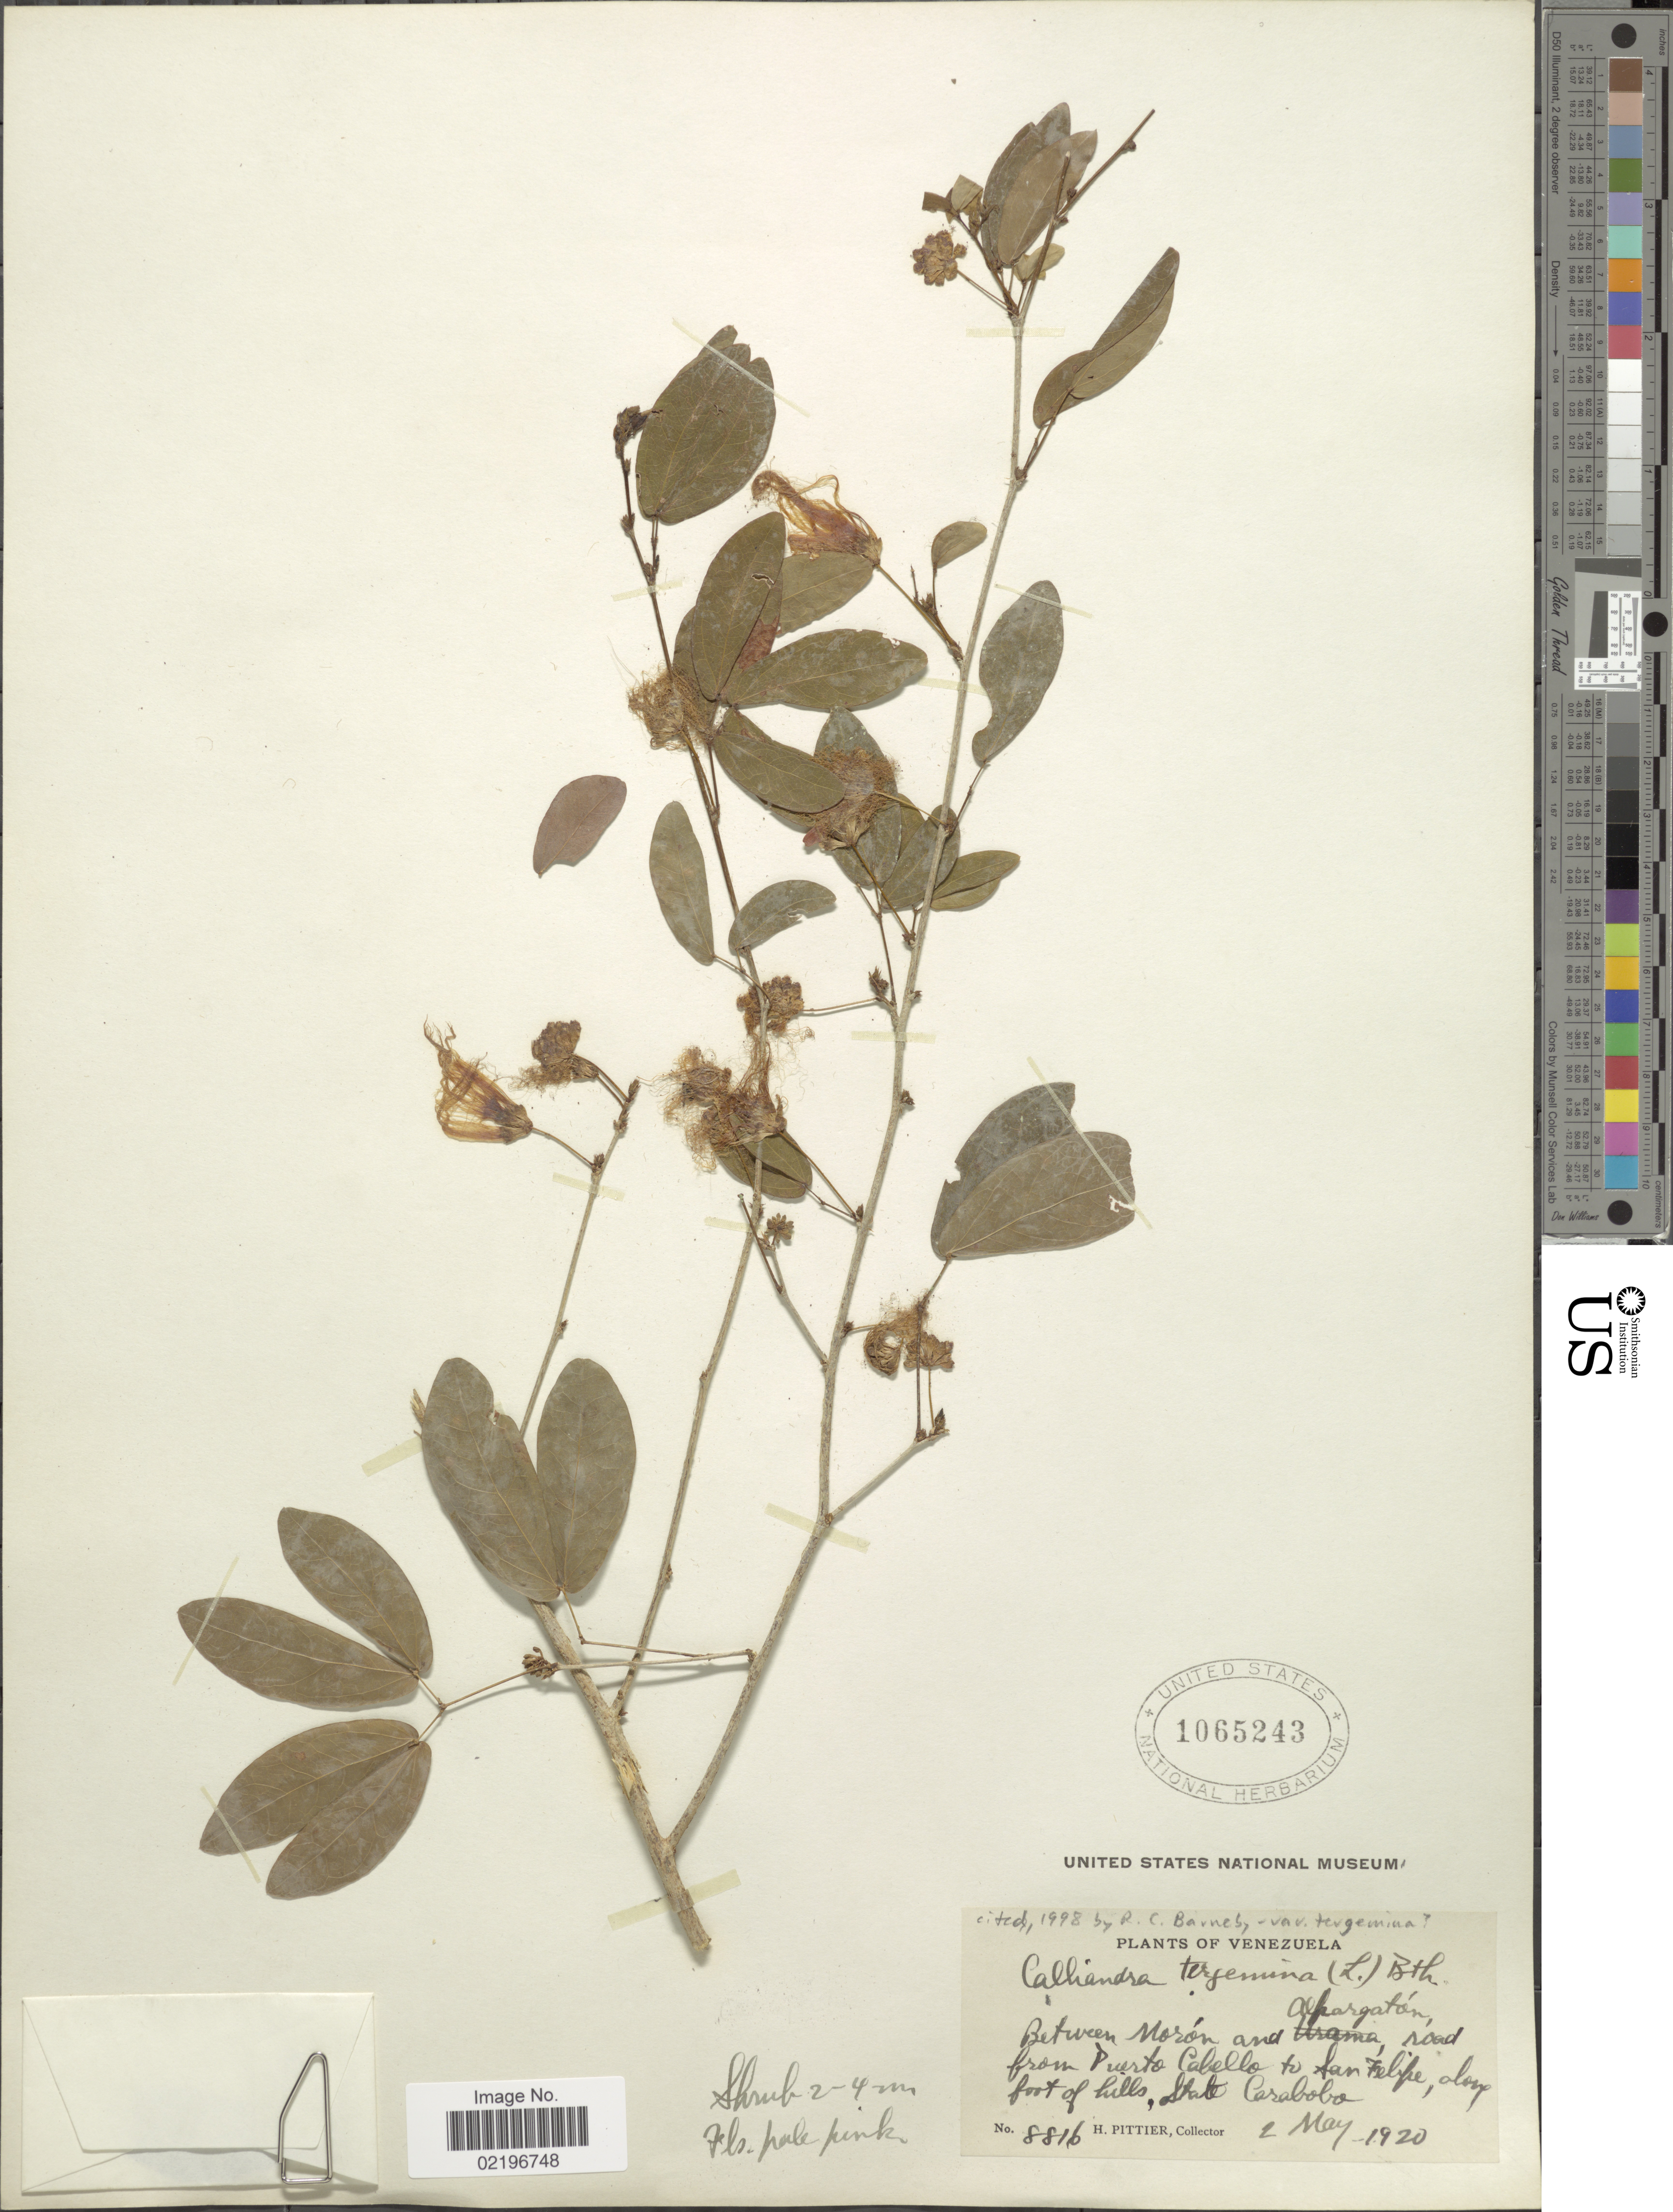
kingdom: Plantae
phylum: Tracheophyta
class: Magnoliopsida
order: Fabales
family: Fabaceae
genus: Calliandra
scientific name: Calliandra tergemina var. tergemina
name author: (L.) Benth.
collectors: H. F. Pittier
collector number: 8816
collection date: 1920-05-02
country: Venezuela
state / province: Carabobo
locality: Between Moron and Alpargaton, road from Puerto Cabello to San Felipe, along foot of hills.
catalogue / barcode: US 1065243